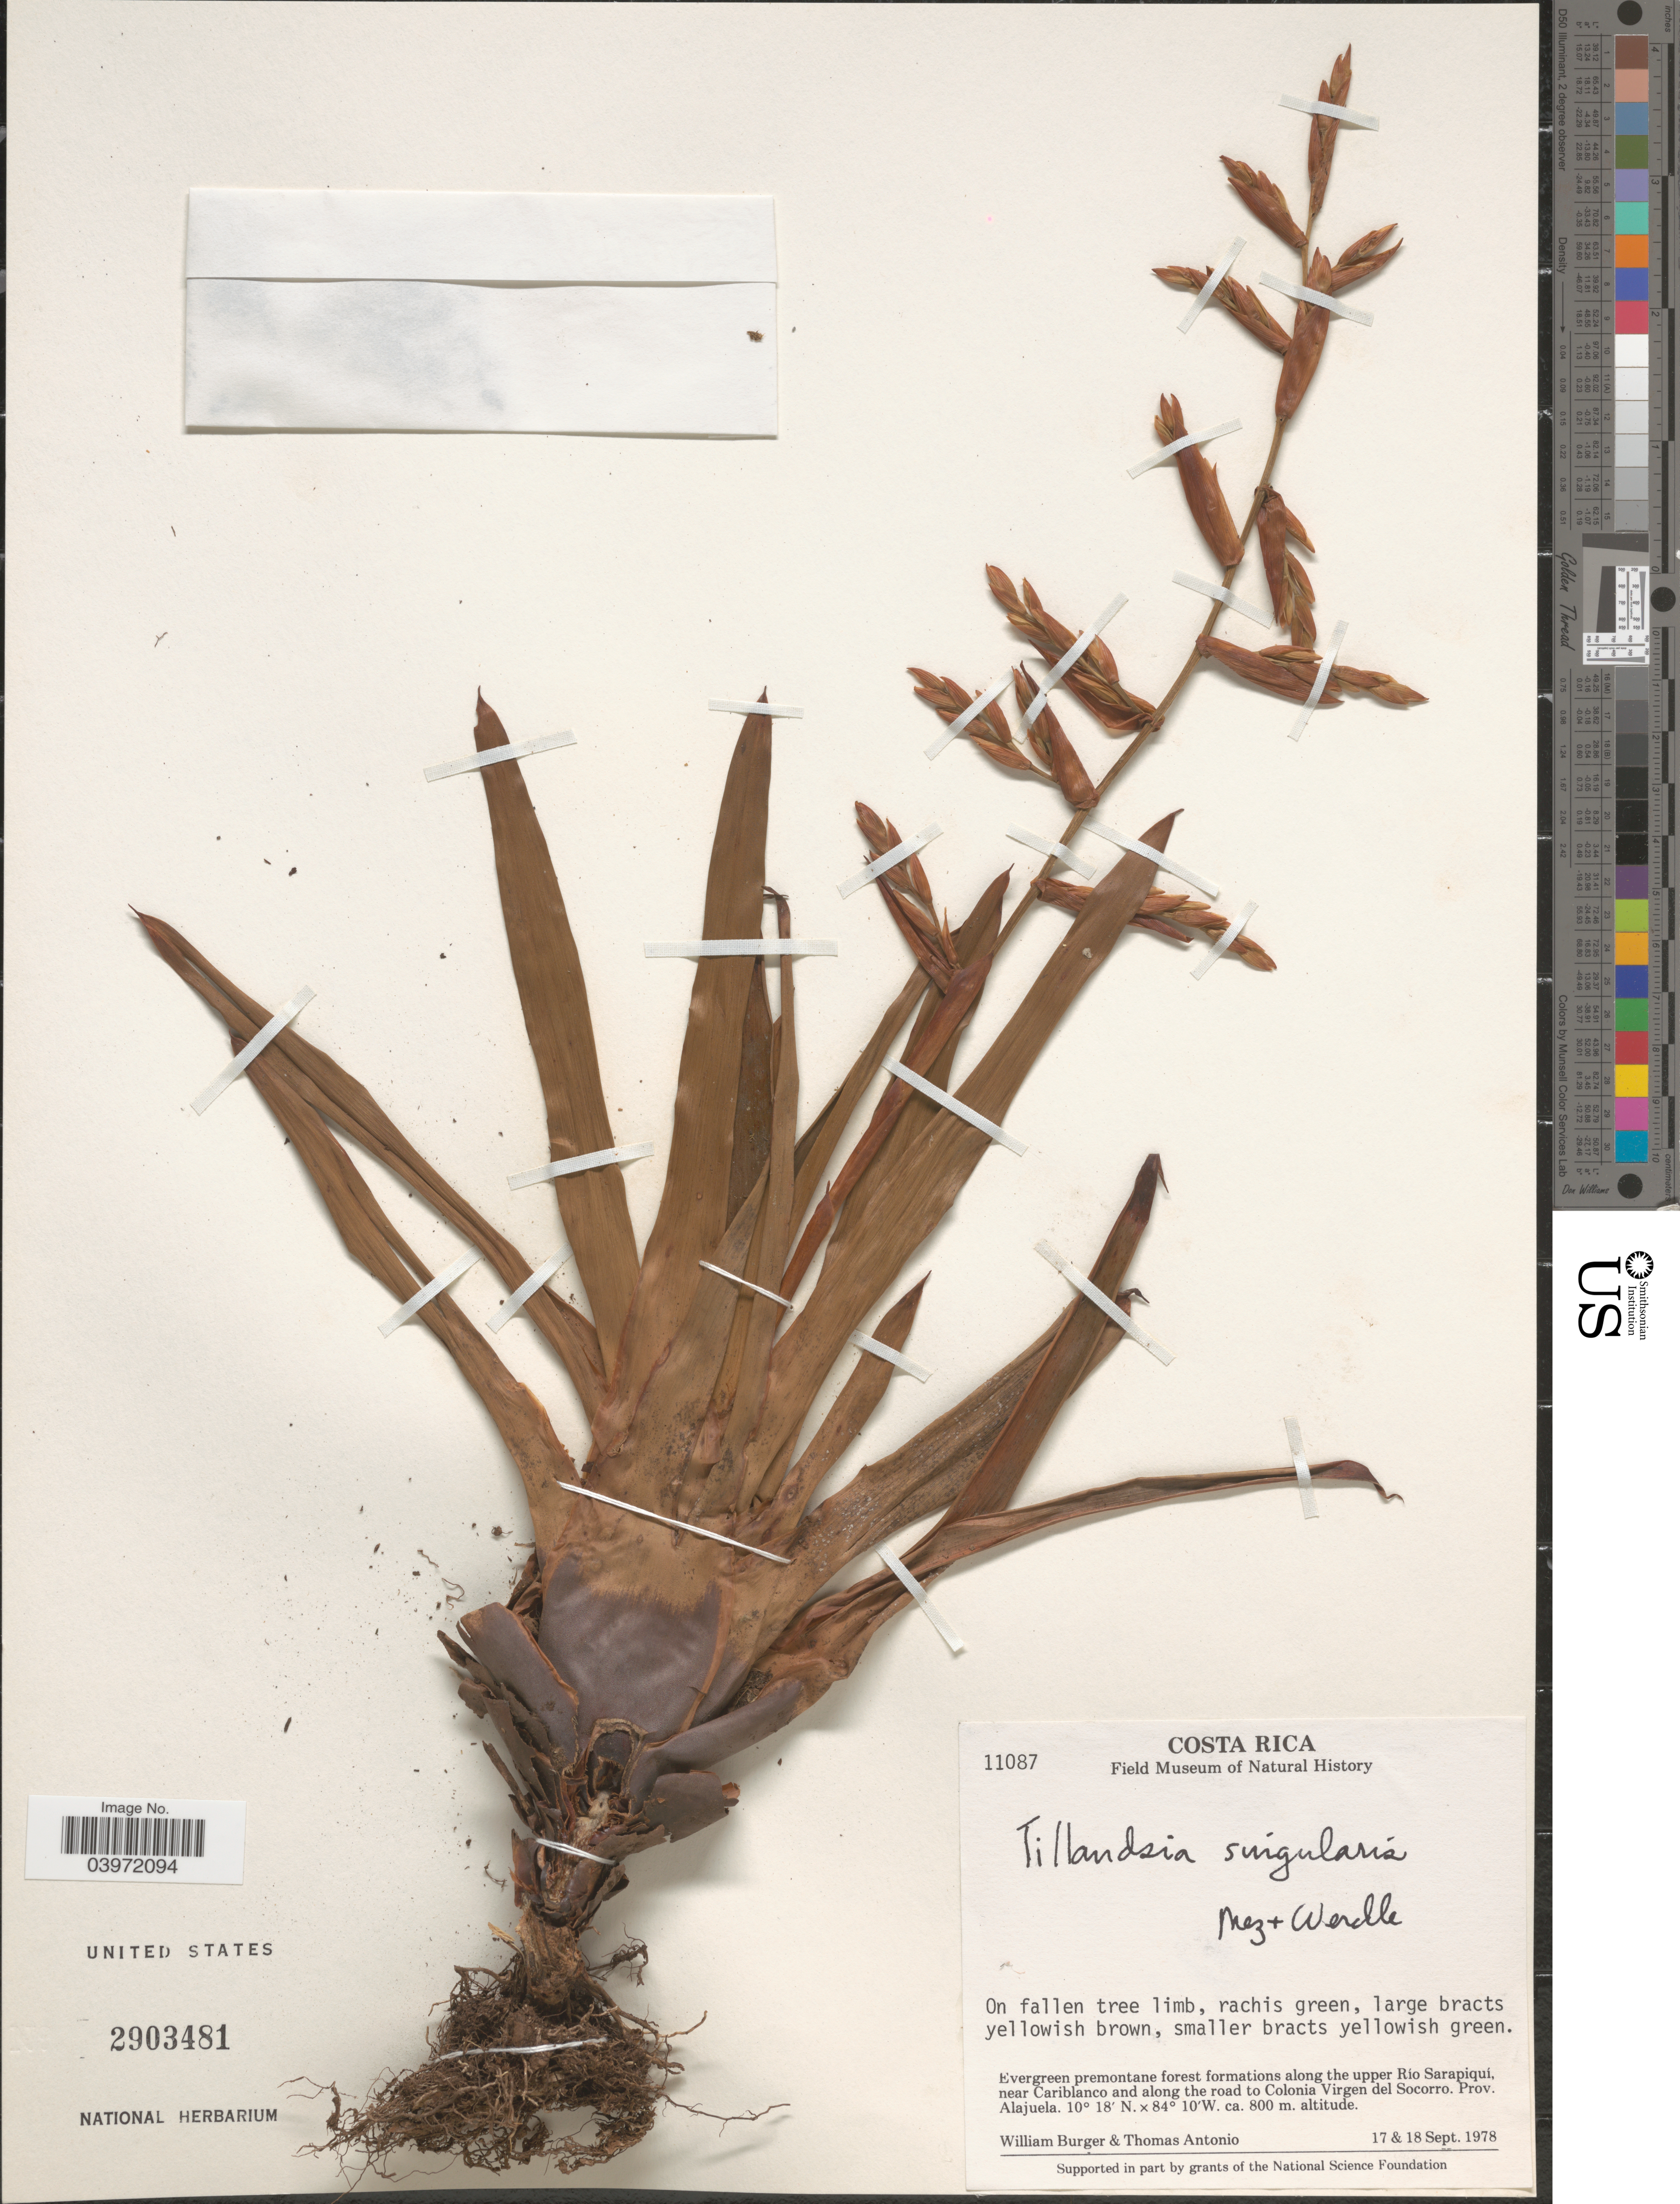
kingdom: Plantae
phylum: Tracheophyta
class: Liliopsida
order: Poales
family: Bromeliaceae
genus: Tillandsia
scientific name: Tillandsia singularis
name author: Mez & Wercklé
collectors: W. Burger & T. Antonio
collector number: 11087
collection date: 1978-09-17/1978-09-18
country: Costa Rica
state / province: Alajuela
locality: Along the upper Río Sarapiquí, near Cariblanco and along the road to Colonia Virgen del Socorro.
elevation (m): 800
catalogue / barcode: US 2903481